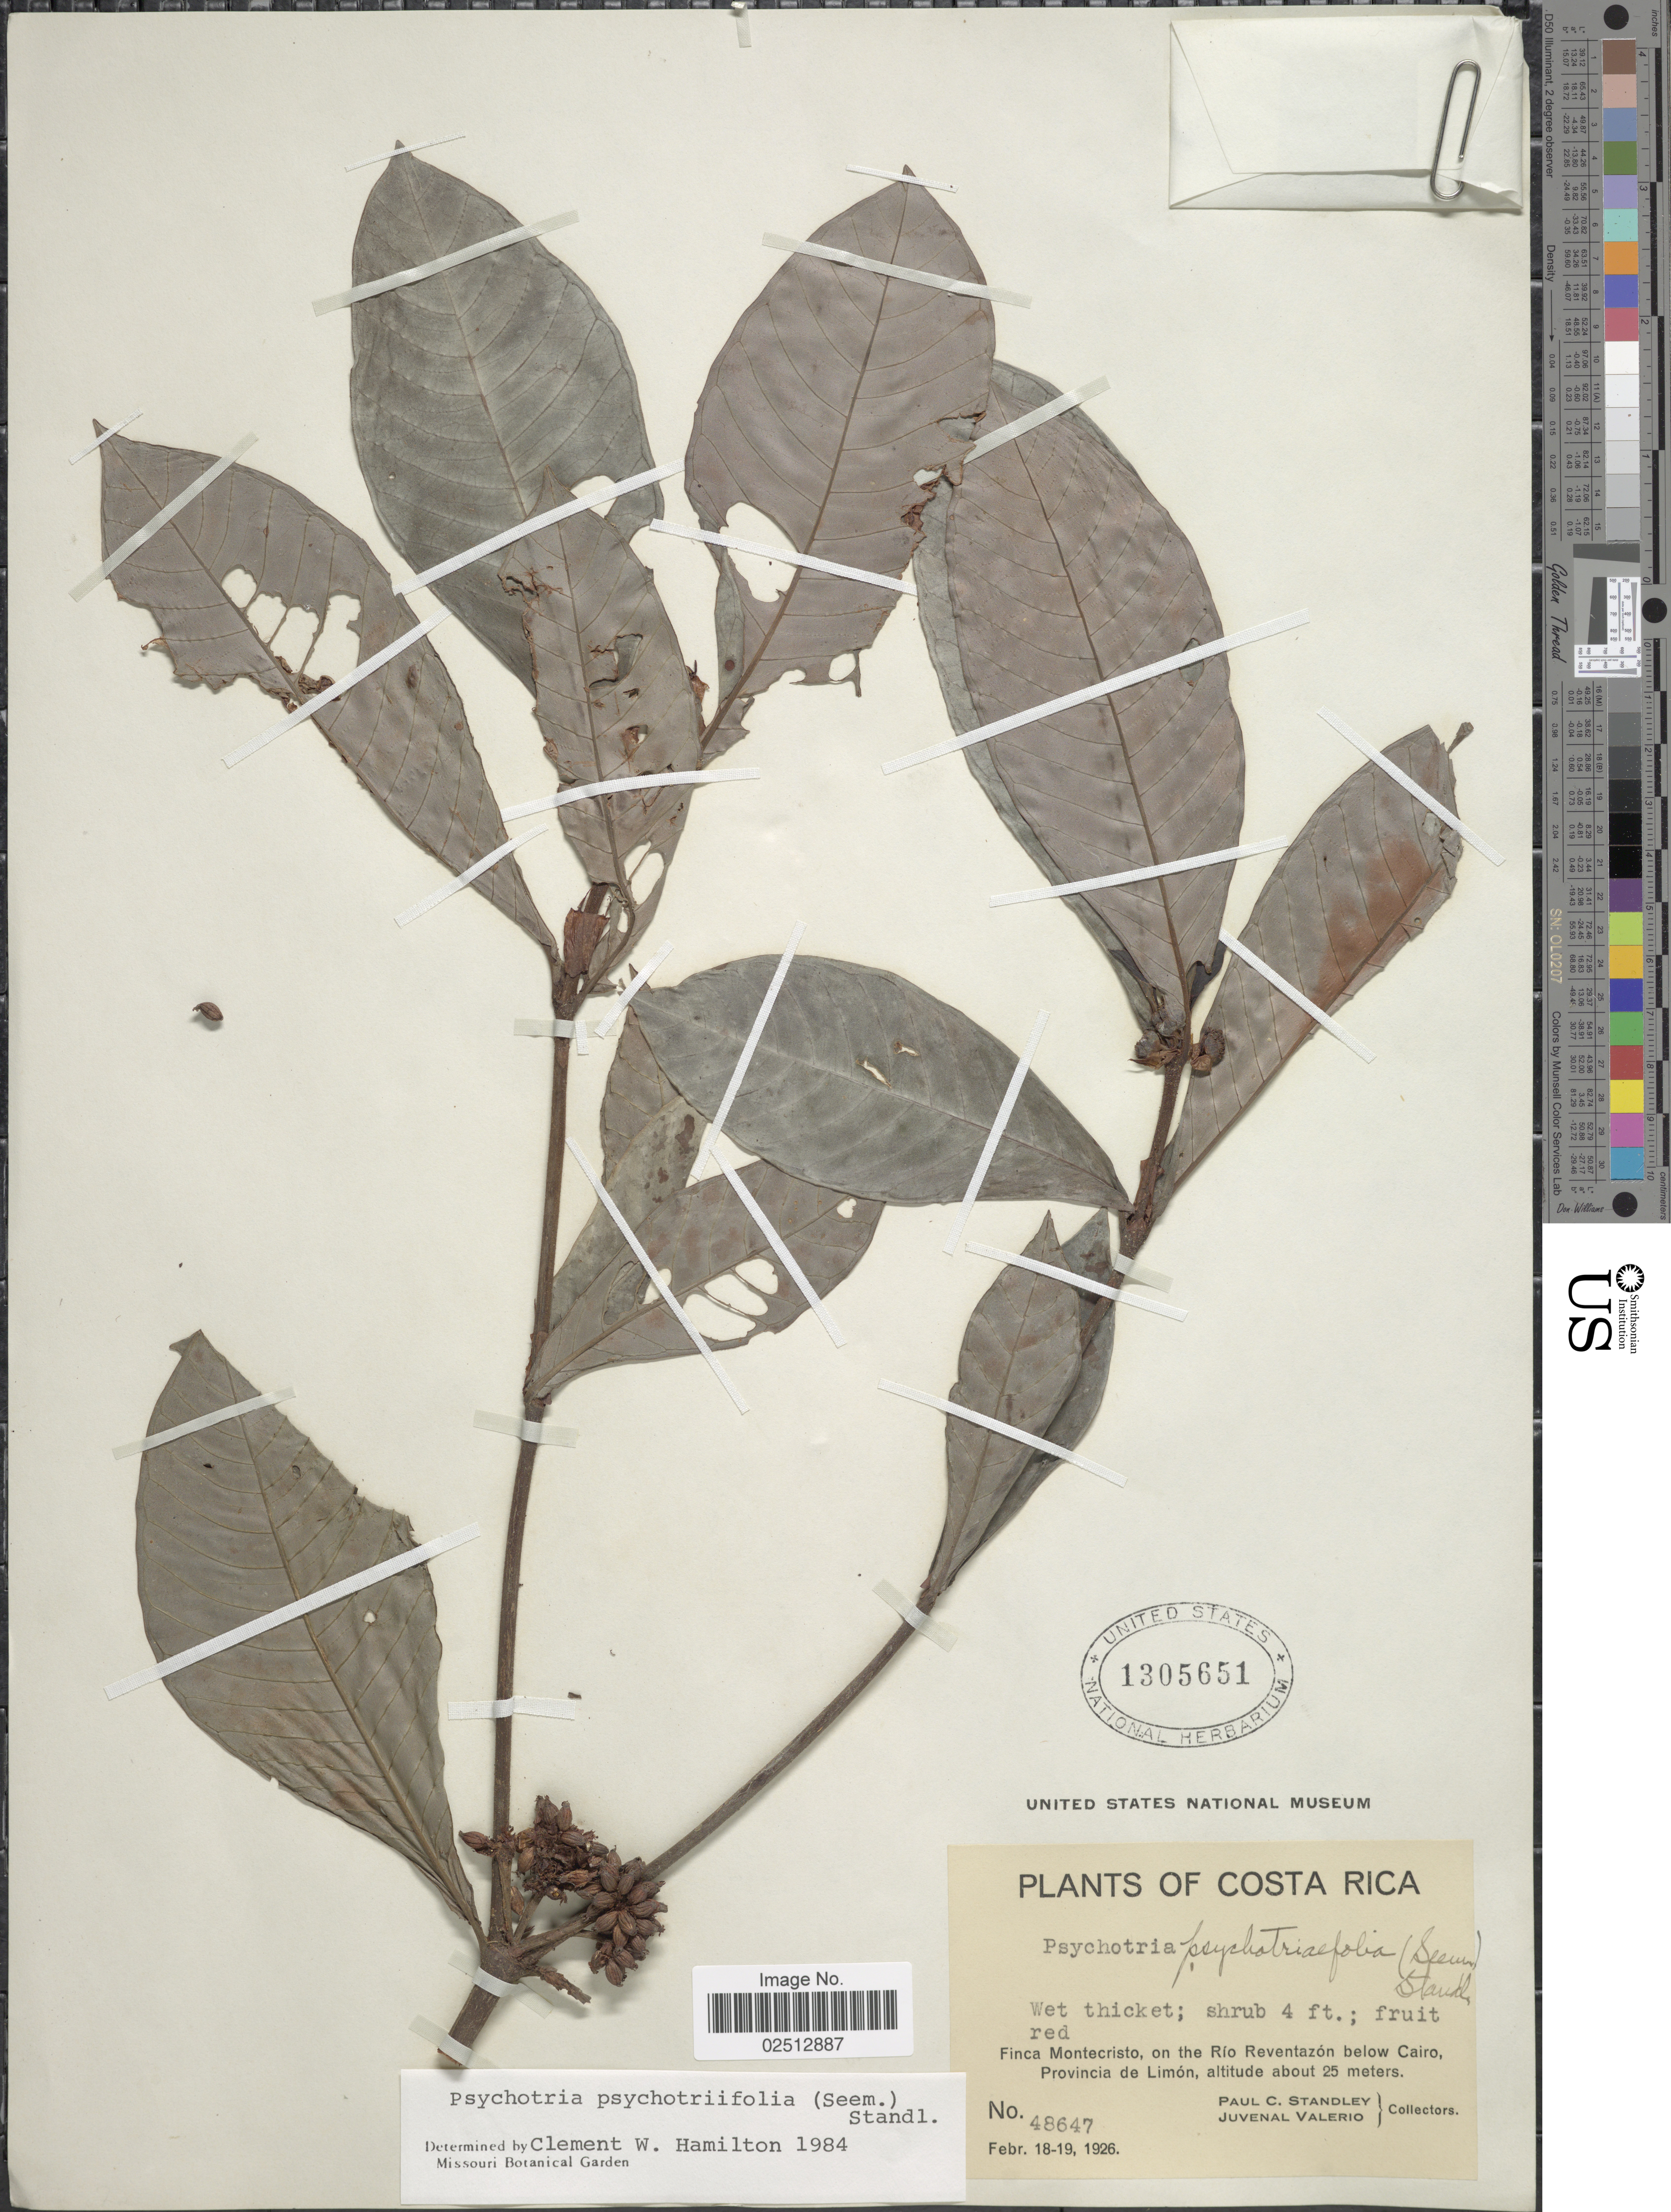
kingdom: Plantae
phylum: Tracheophyta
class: Magnoliopsida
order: Gentianales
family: Rubiaceae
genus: Psychotria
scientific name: Psychotria psychotriaefolia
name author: (Seem.) Standl.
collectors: P. C. Standley & J. Valerio R.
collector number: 48647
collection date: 1926-02-18/1926-02-19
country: Costa Rica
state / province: Limón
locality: Finca Montecristo, on the Rio Reventazon below Cairo, Provincia de Limon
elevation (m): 25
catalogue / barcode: US 1305651